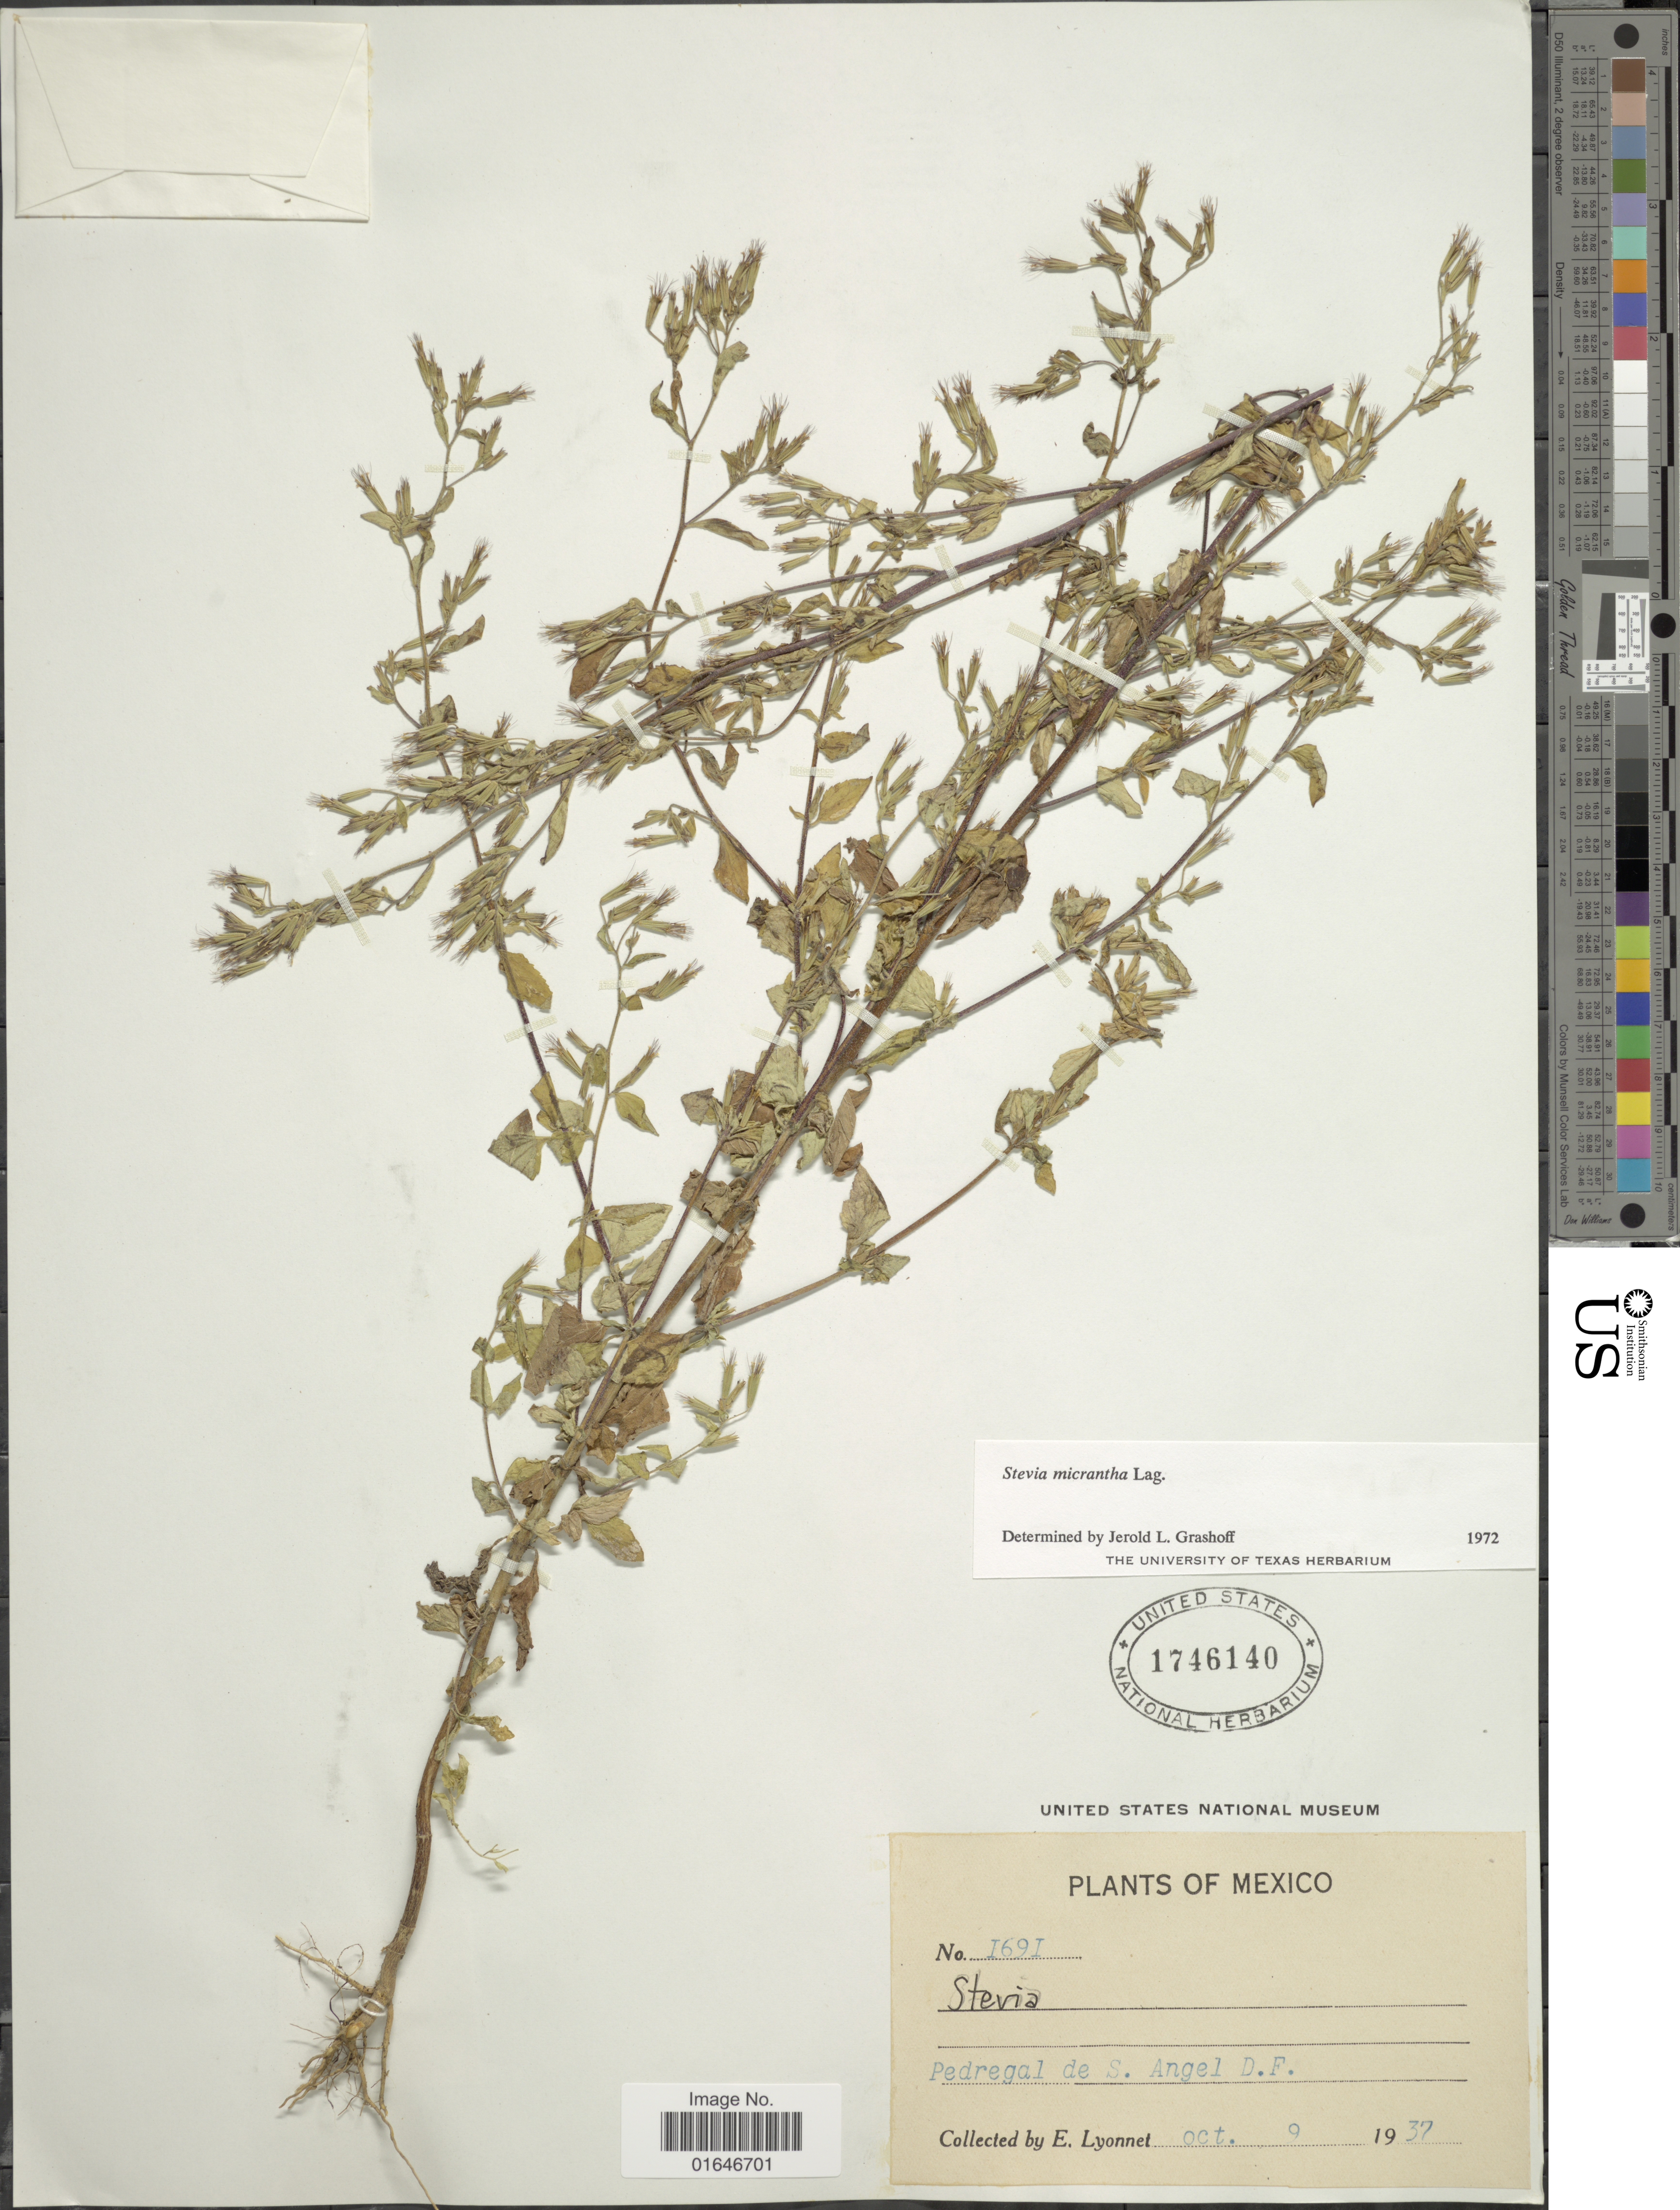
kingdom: Plantae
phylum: Tracheophyta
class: Magnoliopsida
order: Asterales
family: Asteraceae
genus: Stevia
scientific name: Stevia micrantha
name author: Lag.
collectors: E. Lyonnet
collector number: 1691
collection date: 1937-10-09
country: Mexico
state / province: Distrito Federal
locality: Pedegral de S. Angel.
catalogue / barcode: US 1746140